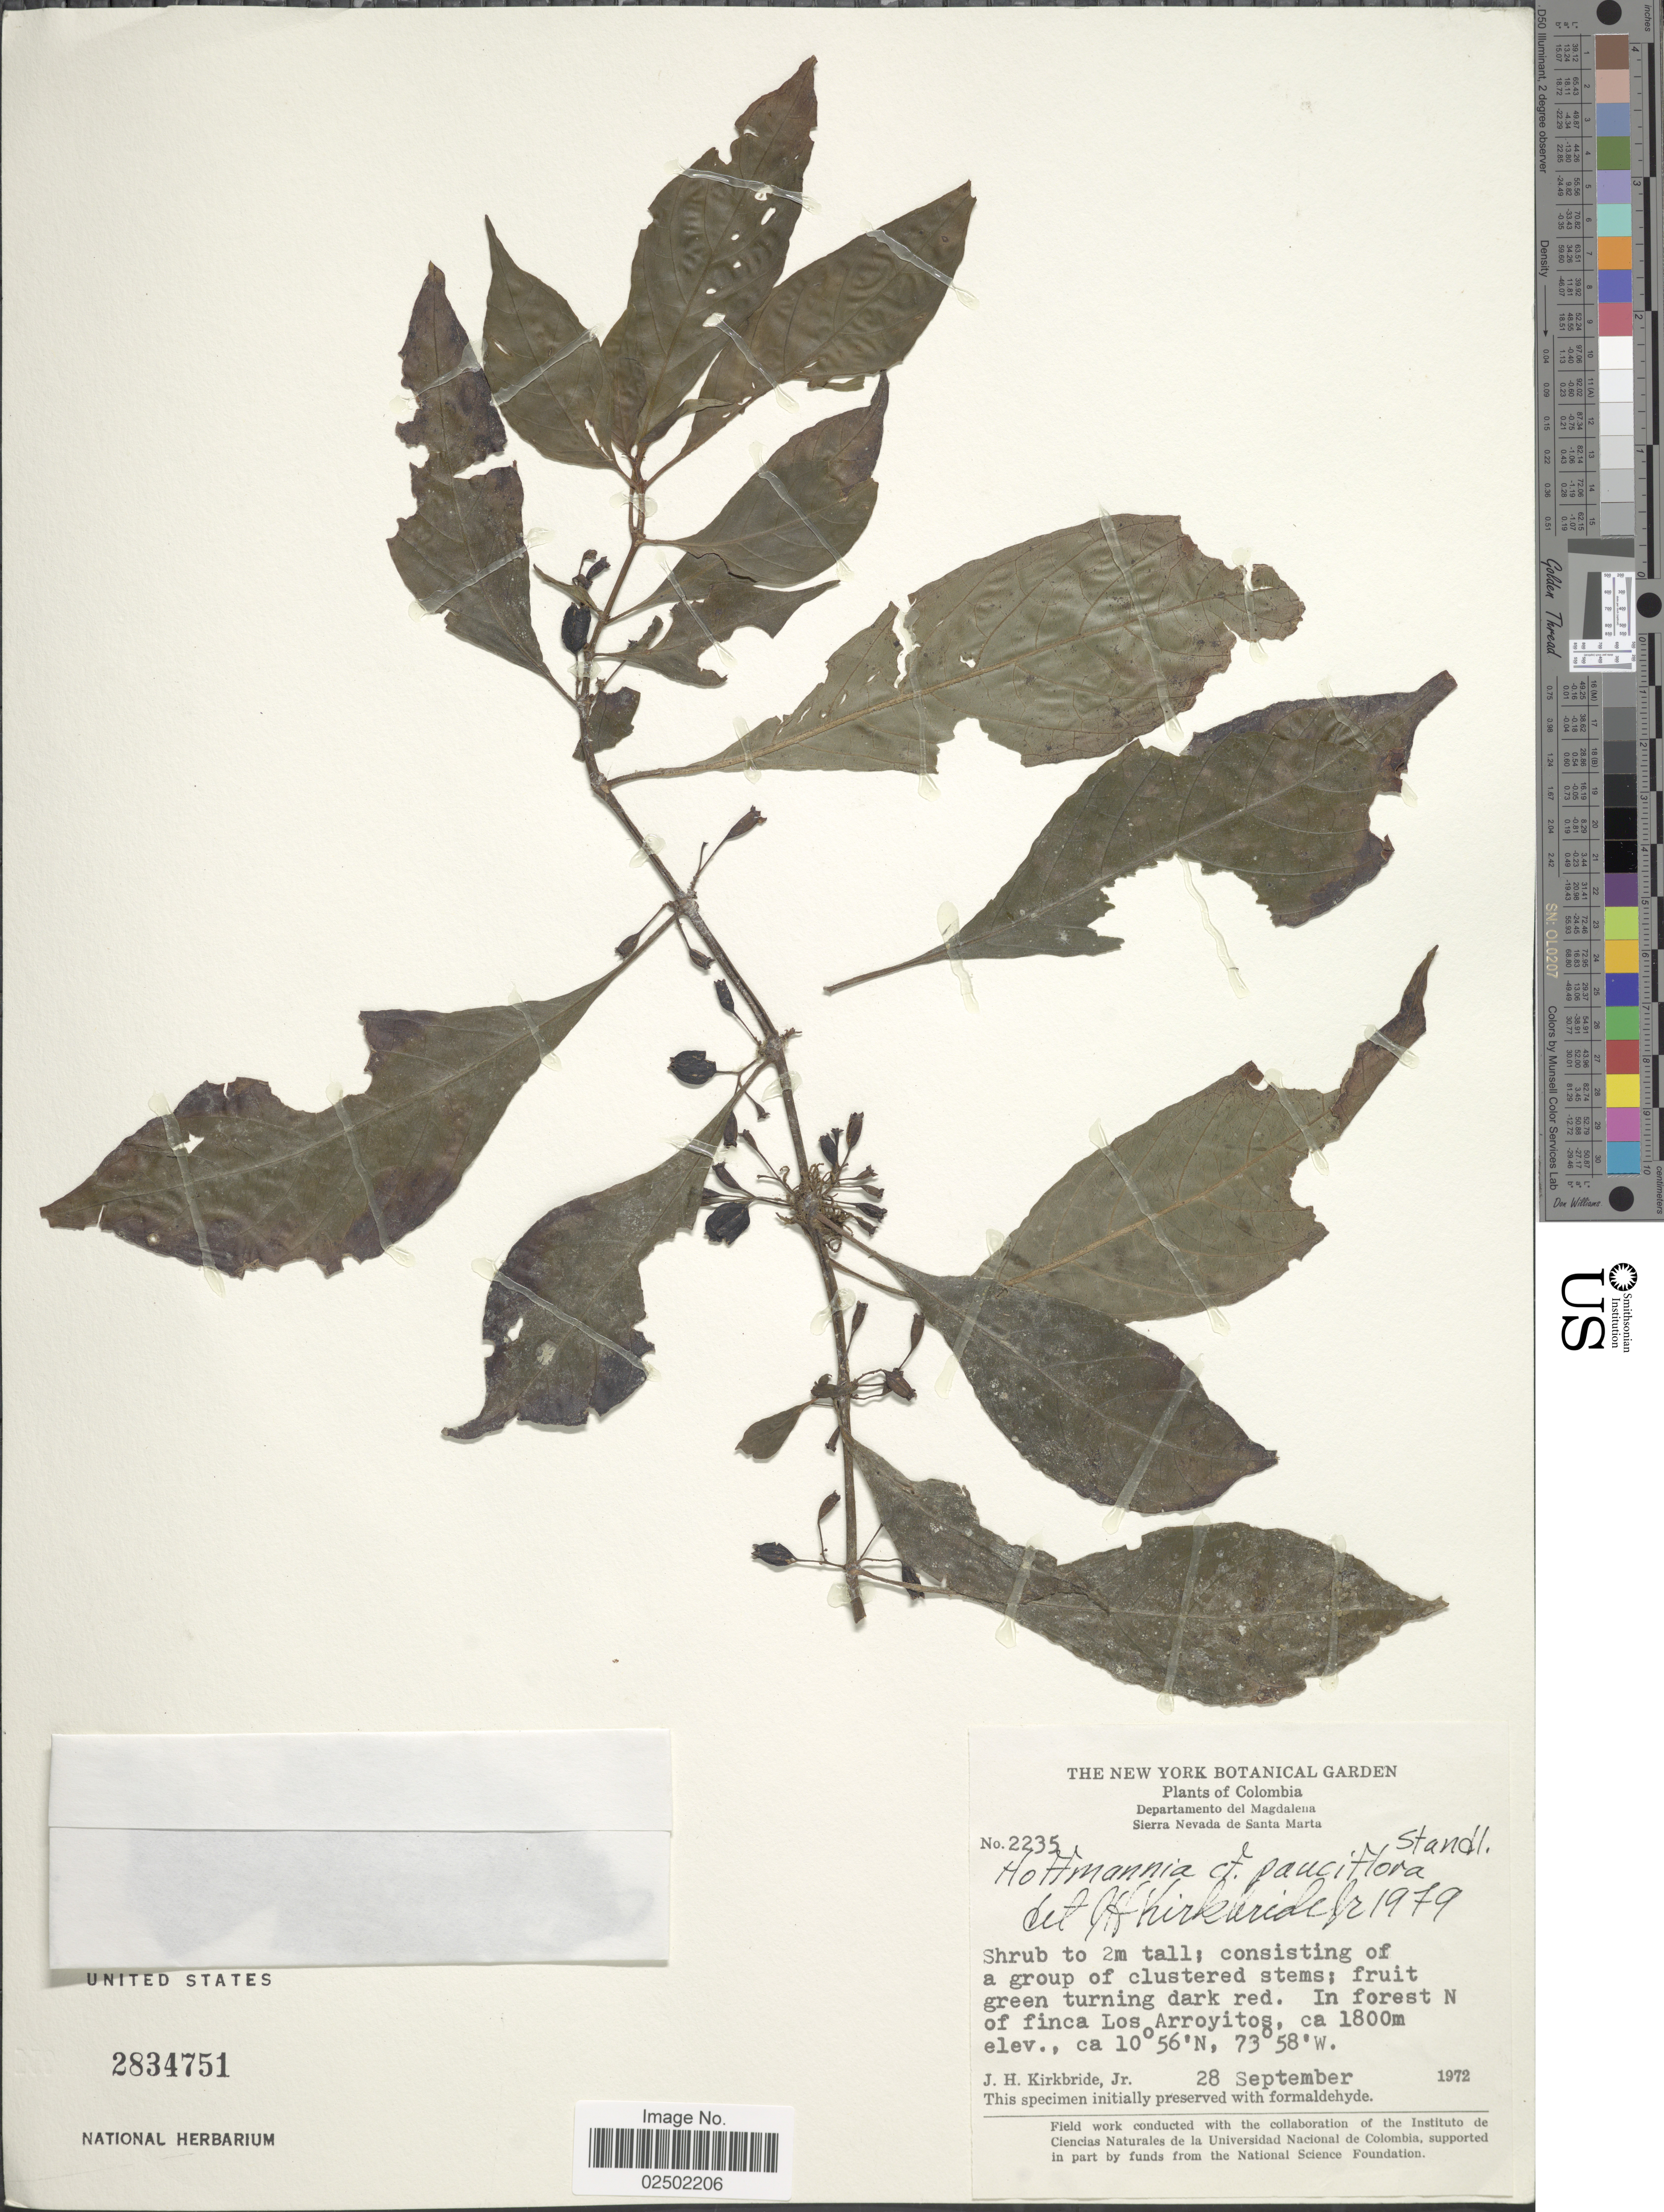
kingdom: Plantae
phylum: Tracheophyta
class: Magnoliopsida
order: Gentianales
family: Rubiaceae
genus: Hoffmannia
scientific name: Hoffmannia pauciflora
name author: Standl.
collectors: J. H. Kirkbride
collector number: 2235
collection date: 1972-09-28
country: Colombia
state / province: Magdalena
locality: Departamento del Magdalena, Sierra Nevada de Santa Marta, In forest N of Finca Los Arroyitos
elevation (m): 1800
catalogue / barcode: US 2834751